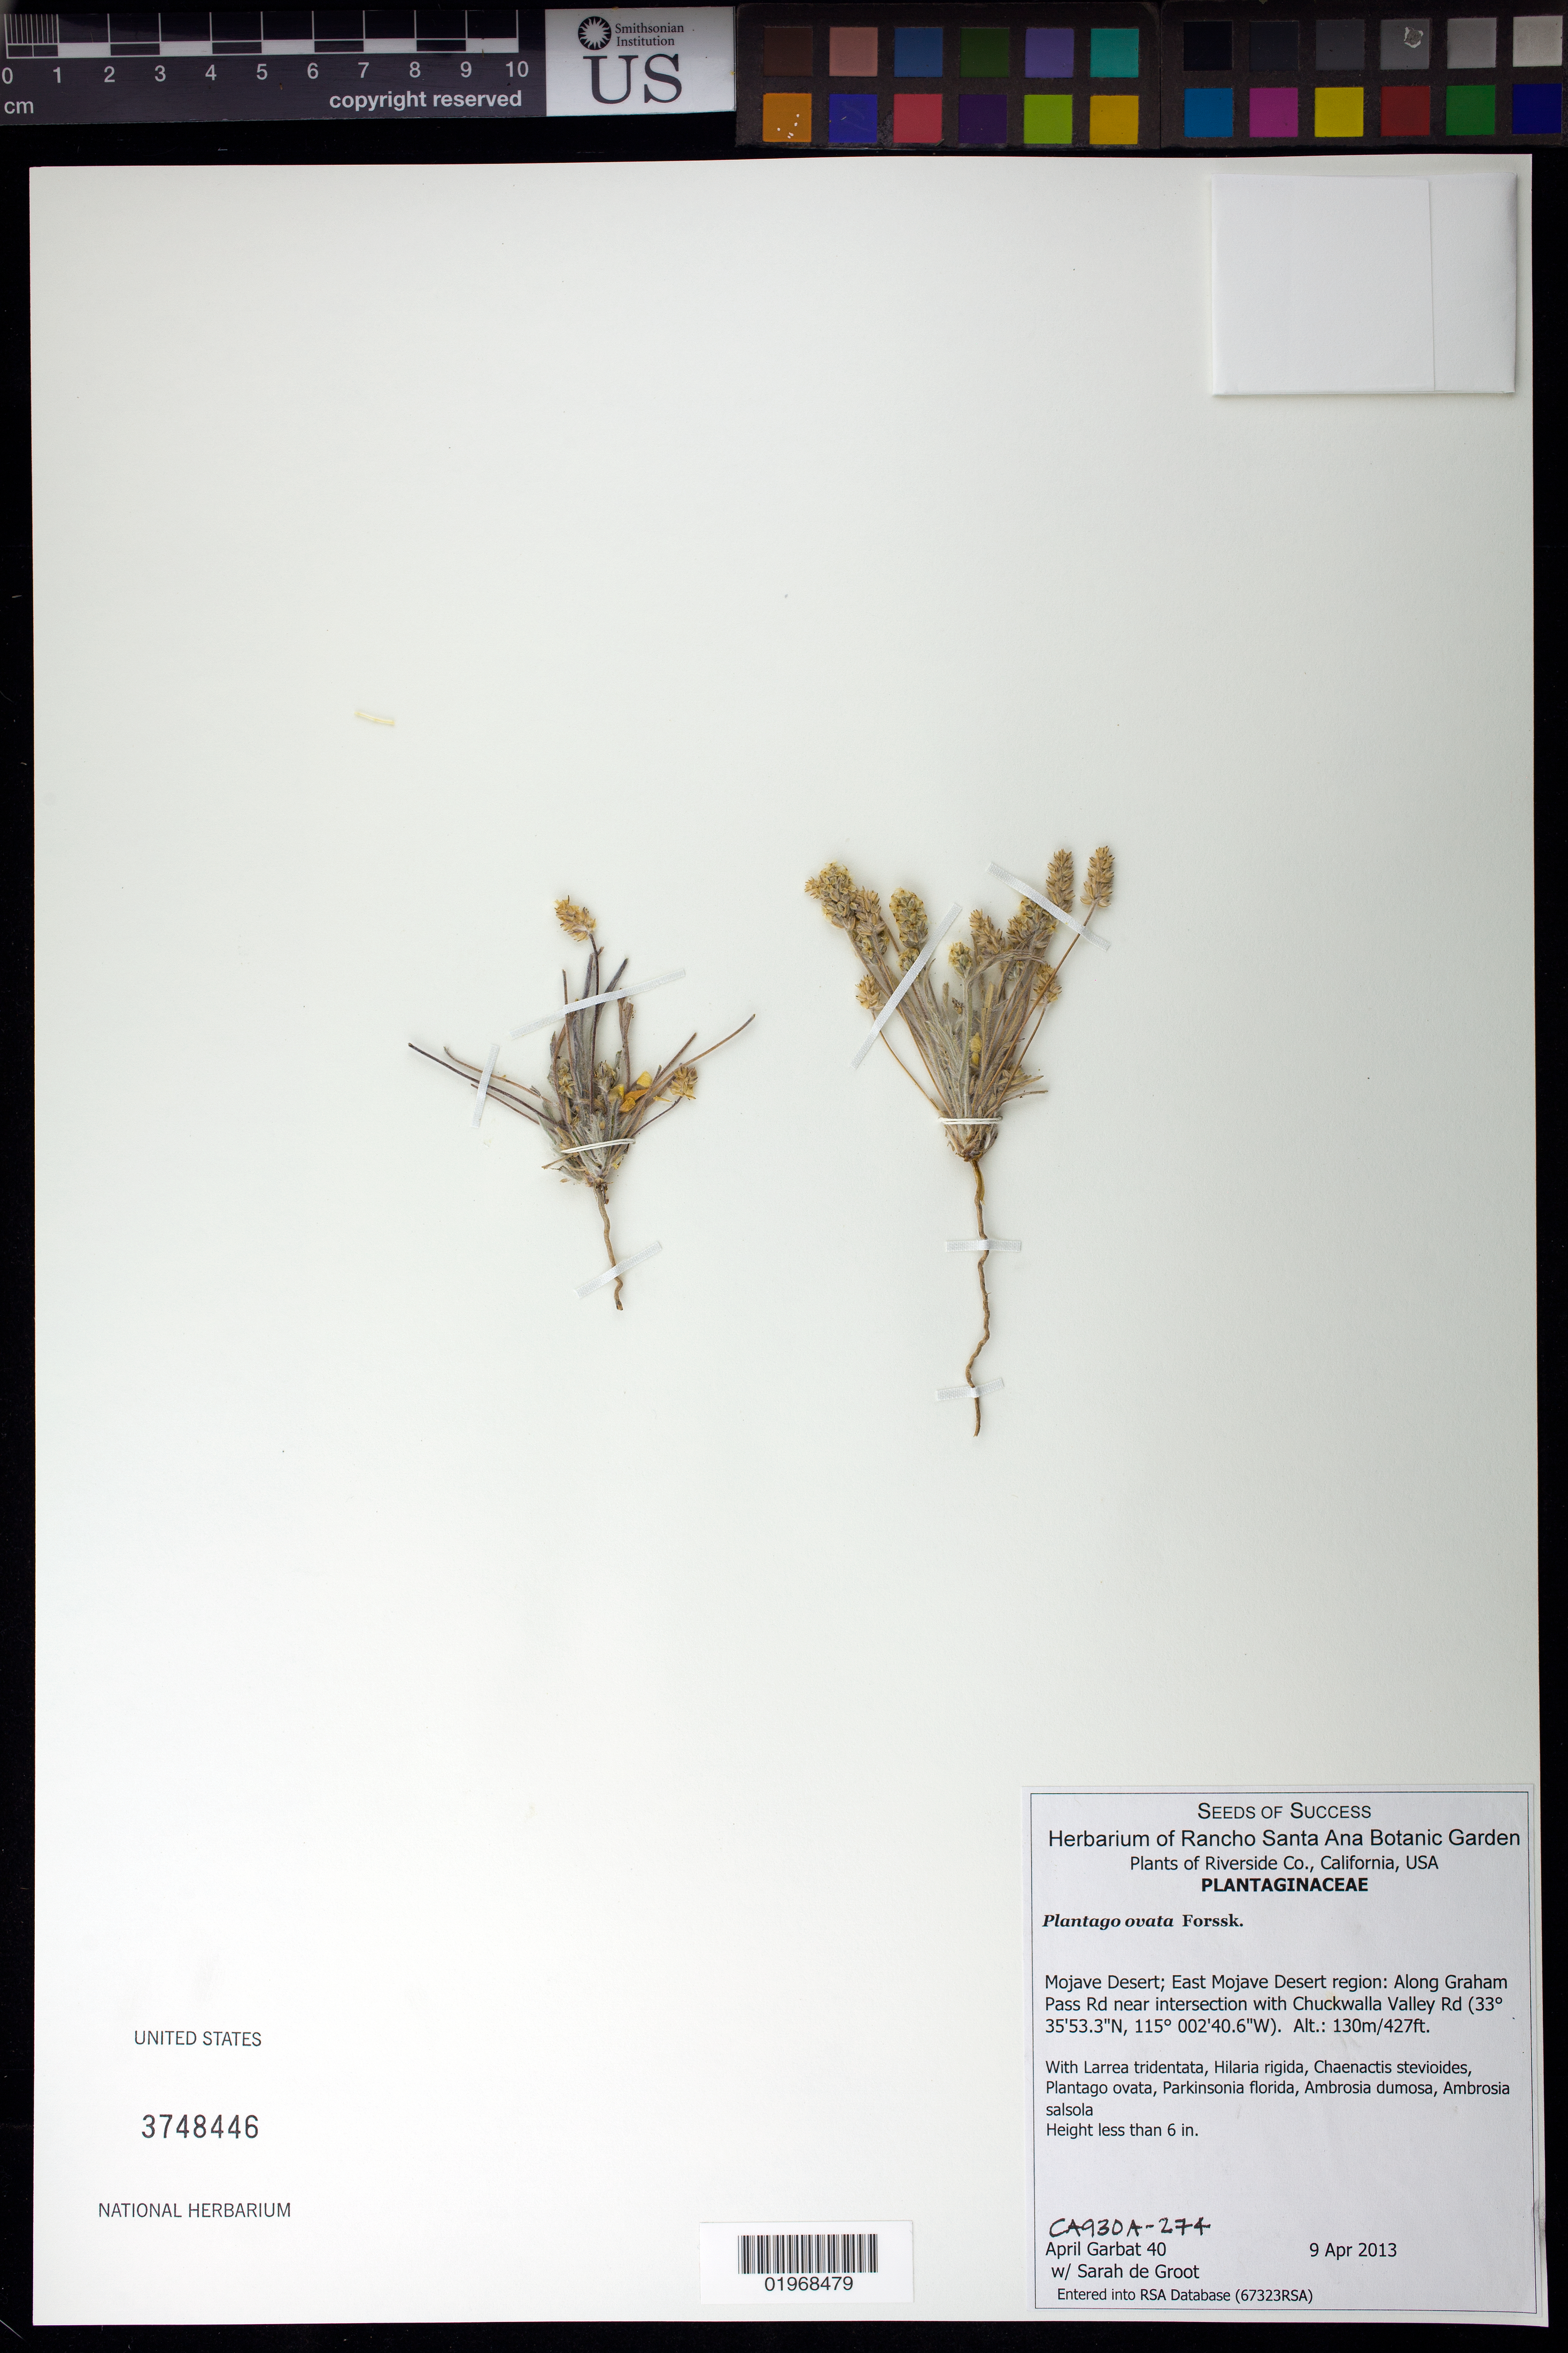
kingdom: Plantae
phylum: Tracheophyta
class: Magnoliopsida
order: Lamiales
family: Plantaginaceae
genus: Plantago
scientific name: Plantago ovata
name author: Forssk.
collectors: A. Garbat & S. De Groot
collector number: CA930A-274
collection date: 2013-04-09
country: United States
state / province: California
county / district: Riverside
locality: Mojave Desert, East Mojave Desert region: Along Graham Pass Rd near intersection with Chuckwalla Valley Rd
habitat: With Larrea tridentata, Ambrosia dumosa, Hilaria rigida, Ambrosia salsola, ect.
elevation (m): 130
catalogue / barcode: US 3748446